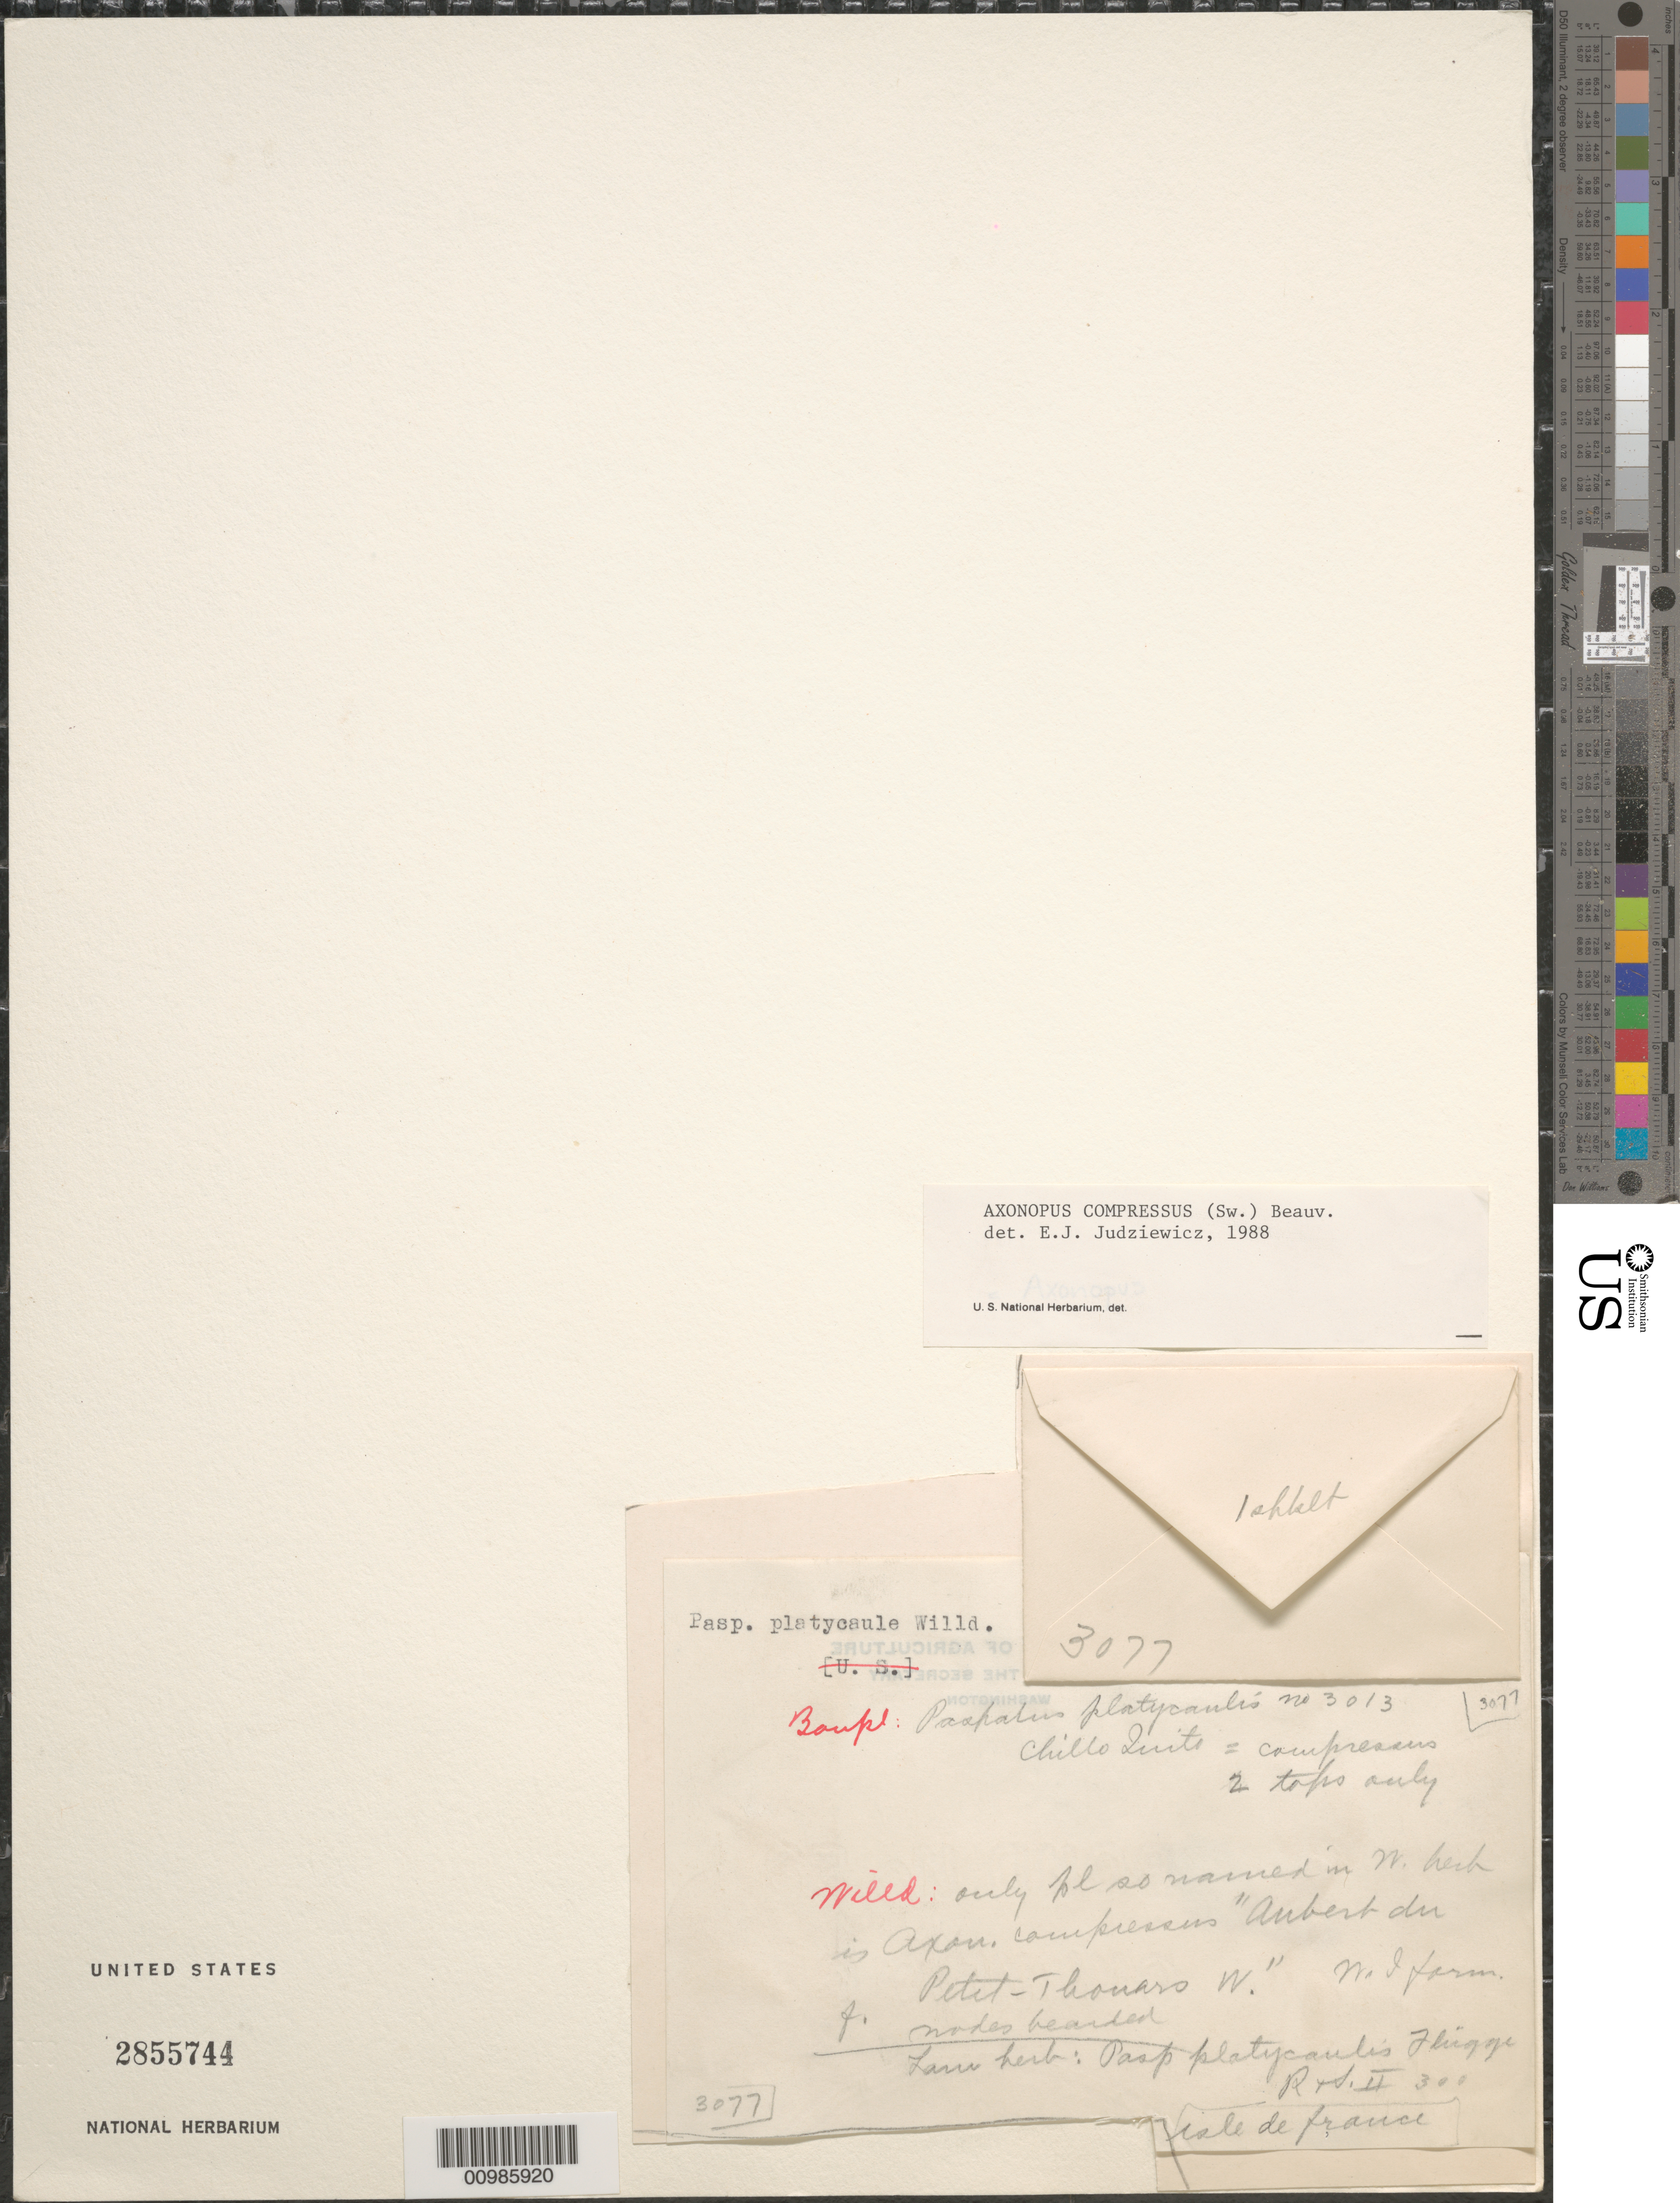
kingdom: Plantae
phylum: Tracheophyta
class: Liliopsida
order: Poales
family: Poaceae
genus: Axonopus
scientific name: Axonopus compressus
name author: (Sw.) P. Beauv.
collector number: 3077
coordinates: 0 N, 0 E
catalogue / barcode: US 2855744